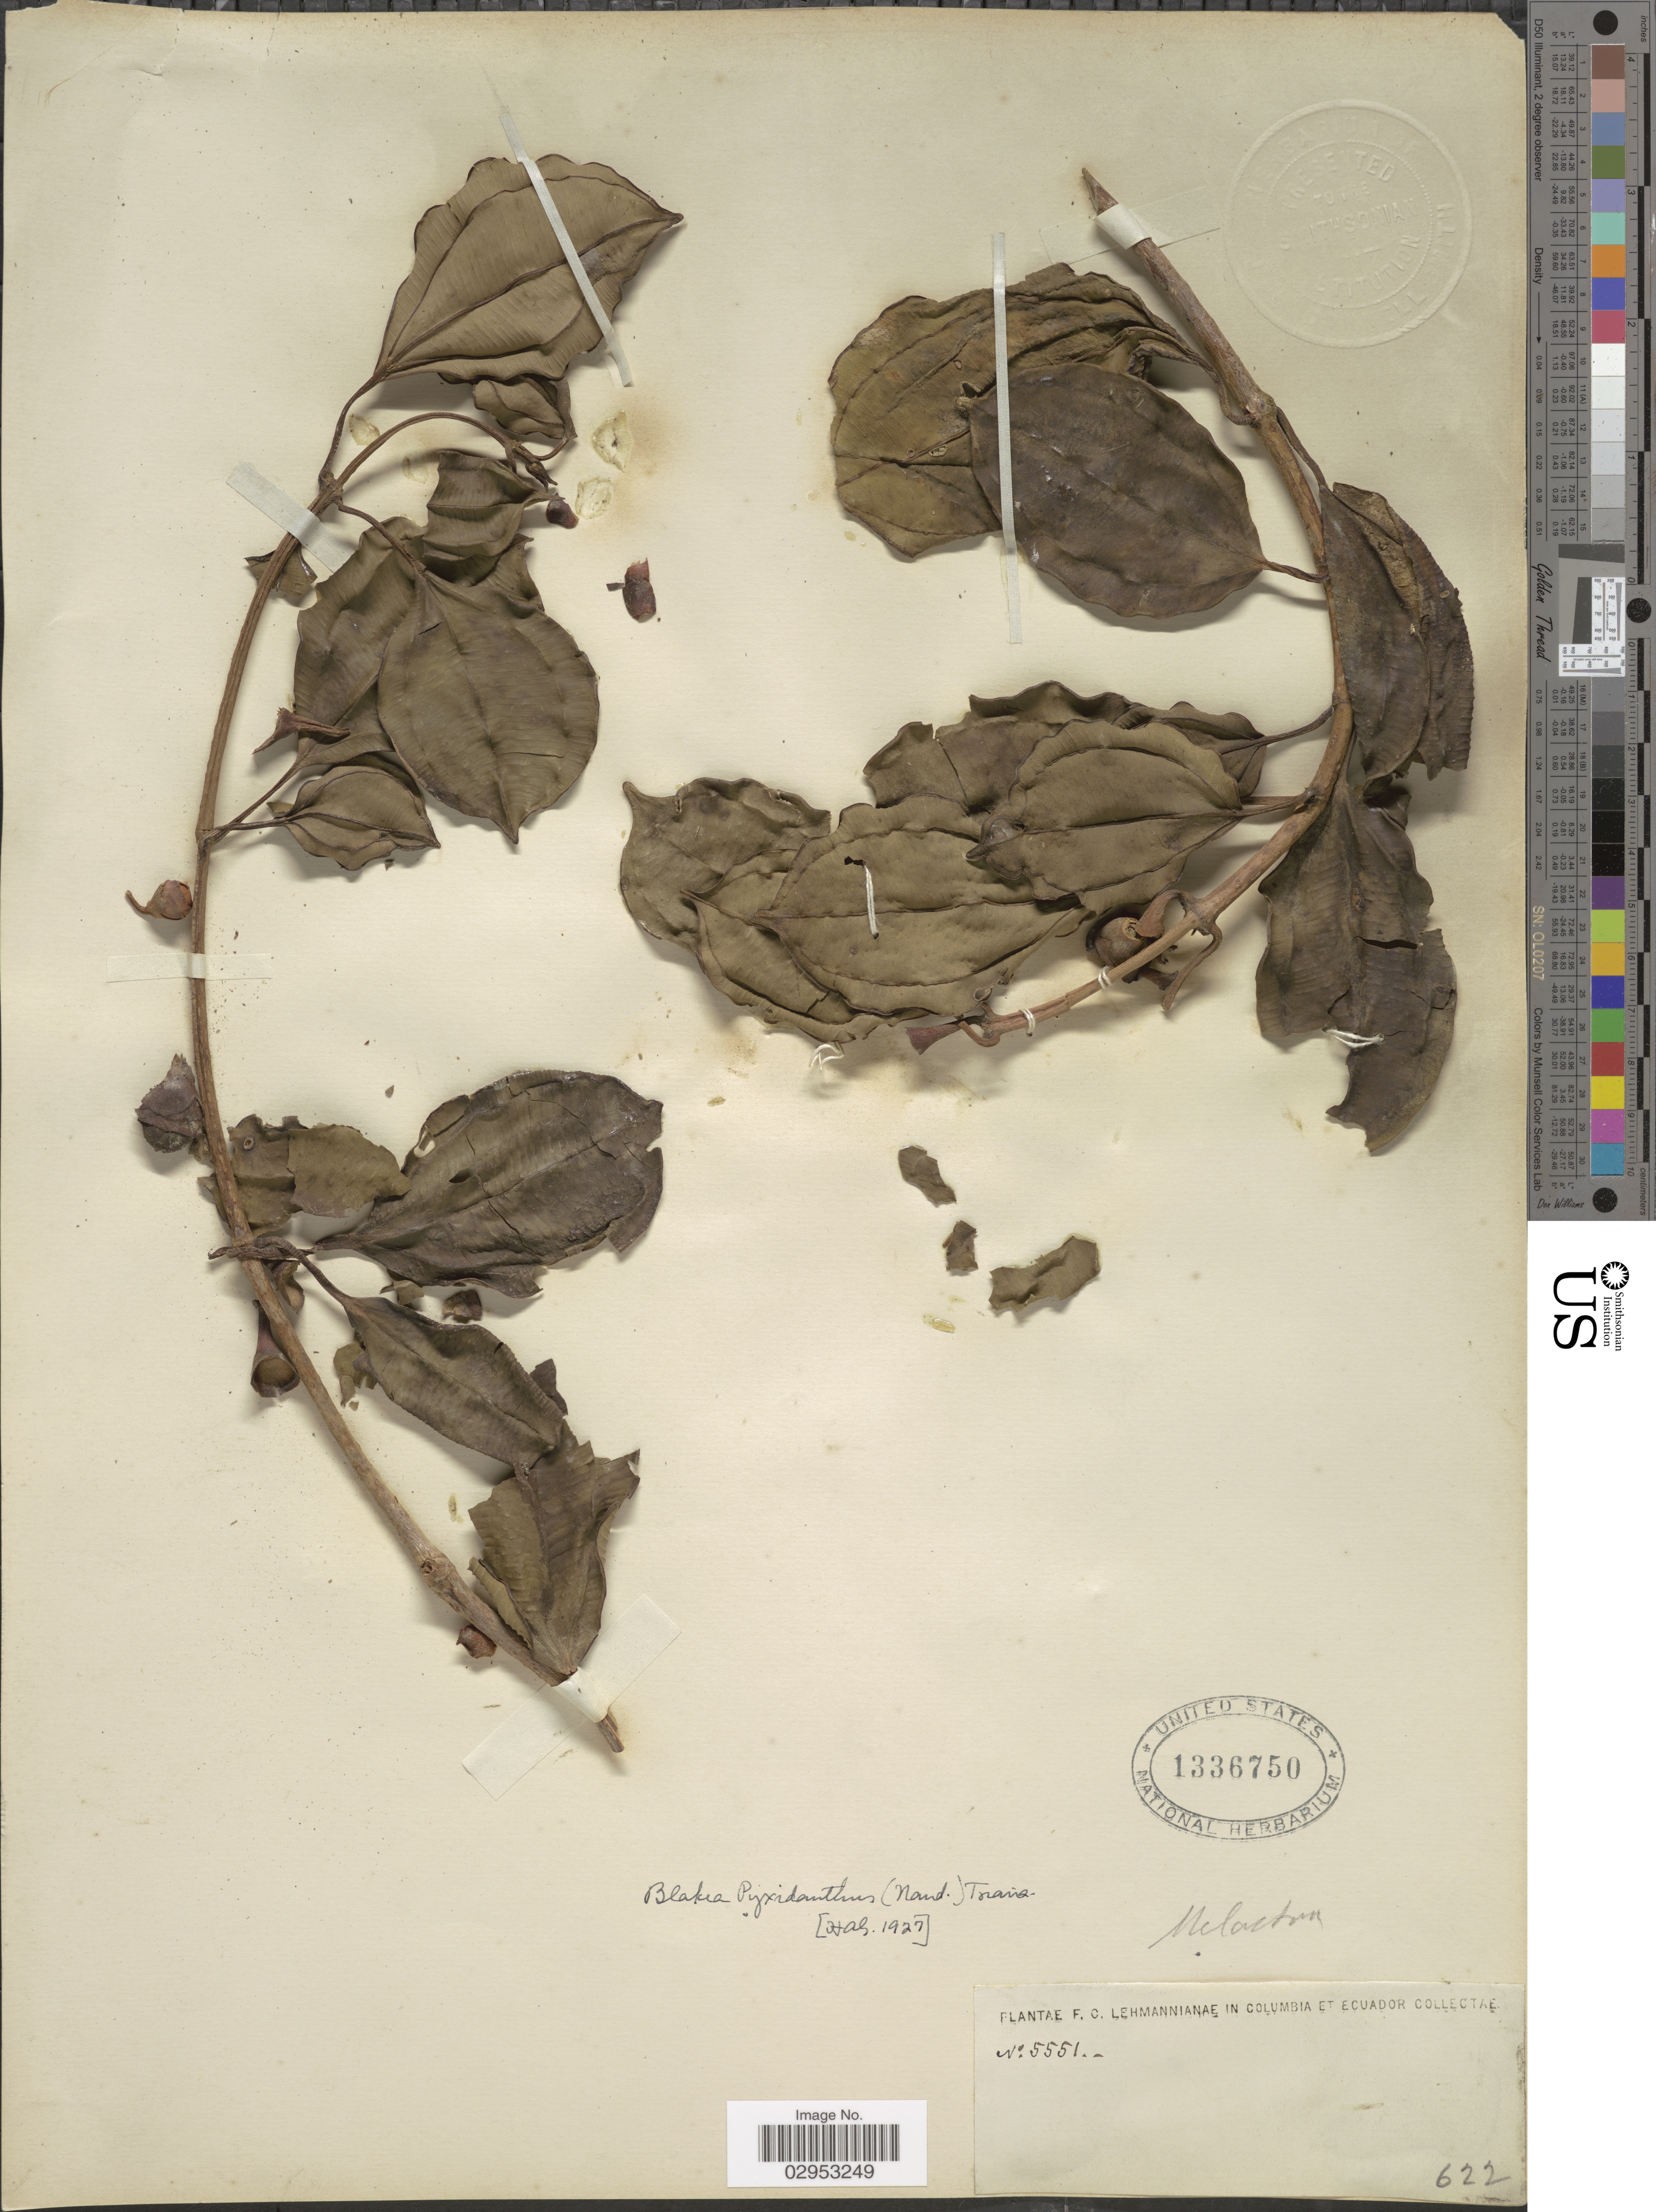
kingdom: Plantae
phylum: Tracheophyta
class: Magnoliopsida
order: Myrtales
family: Melastomataceae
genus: Blakea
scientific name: Blakea pyxidanthus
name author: Triana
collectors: F. C. Lehmann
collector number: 5551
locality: Colombia et Ecuador.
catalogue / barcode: US 1336750